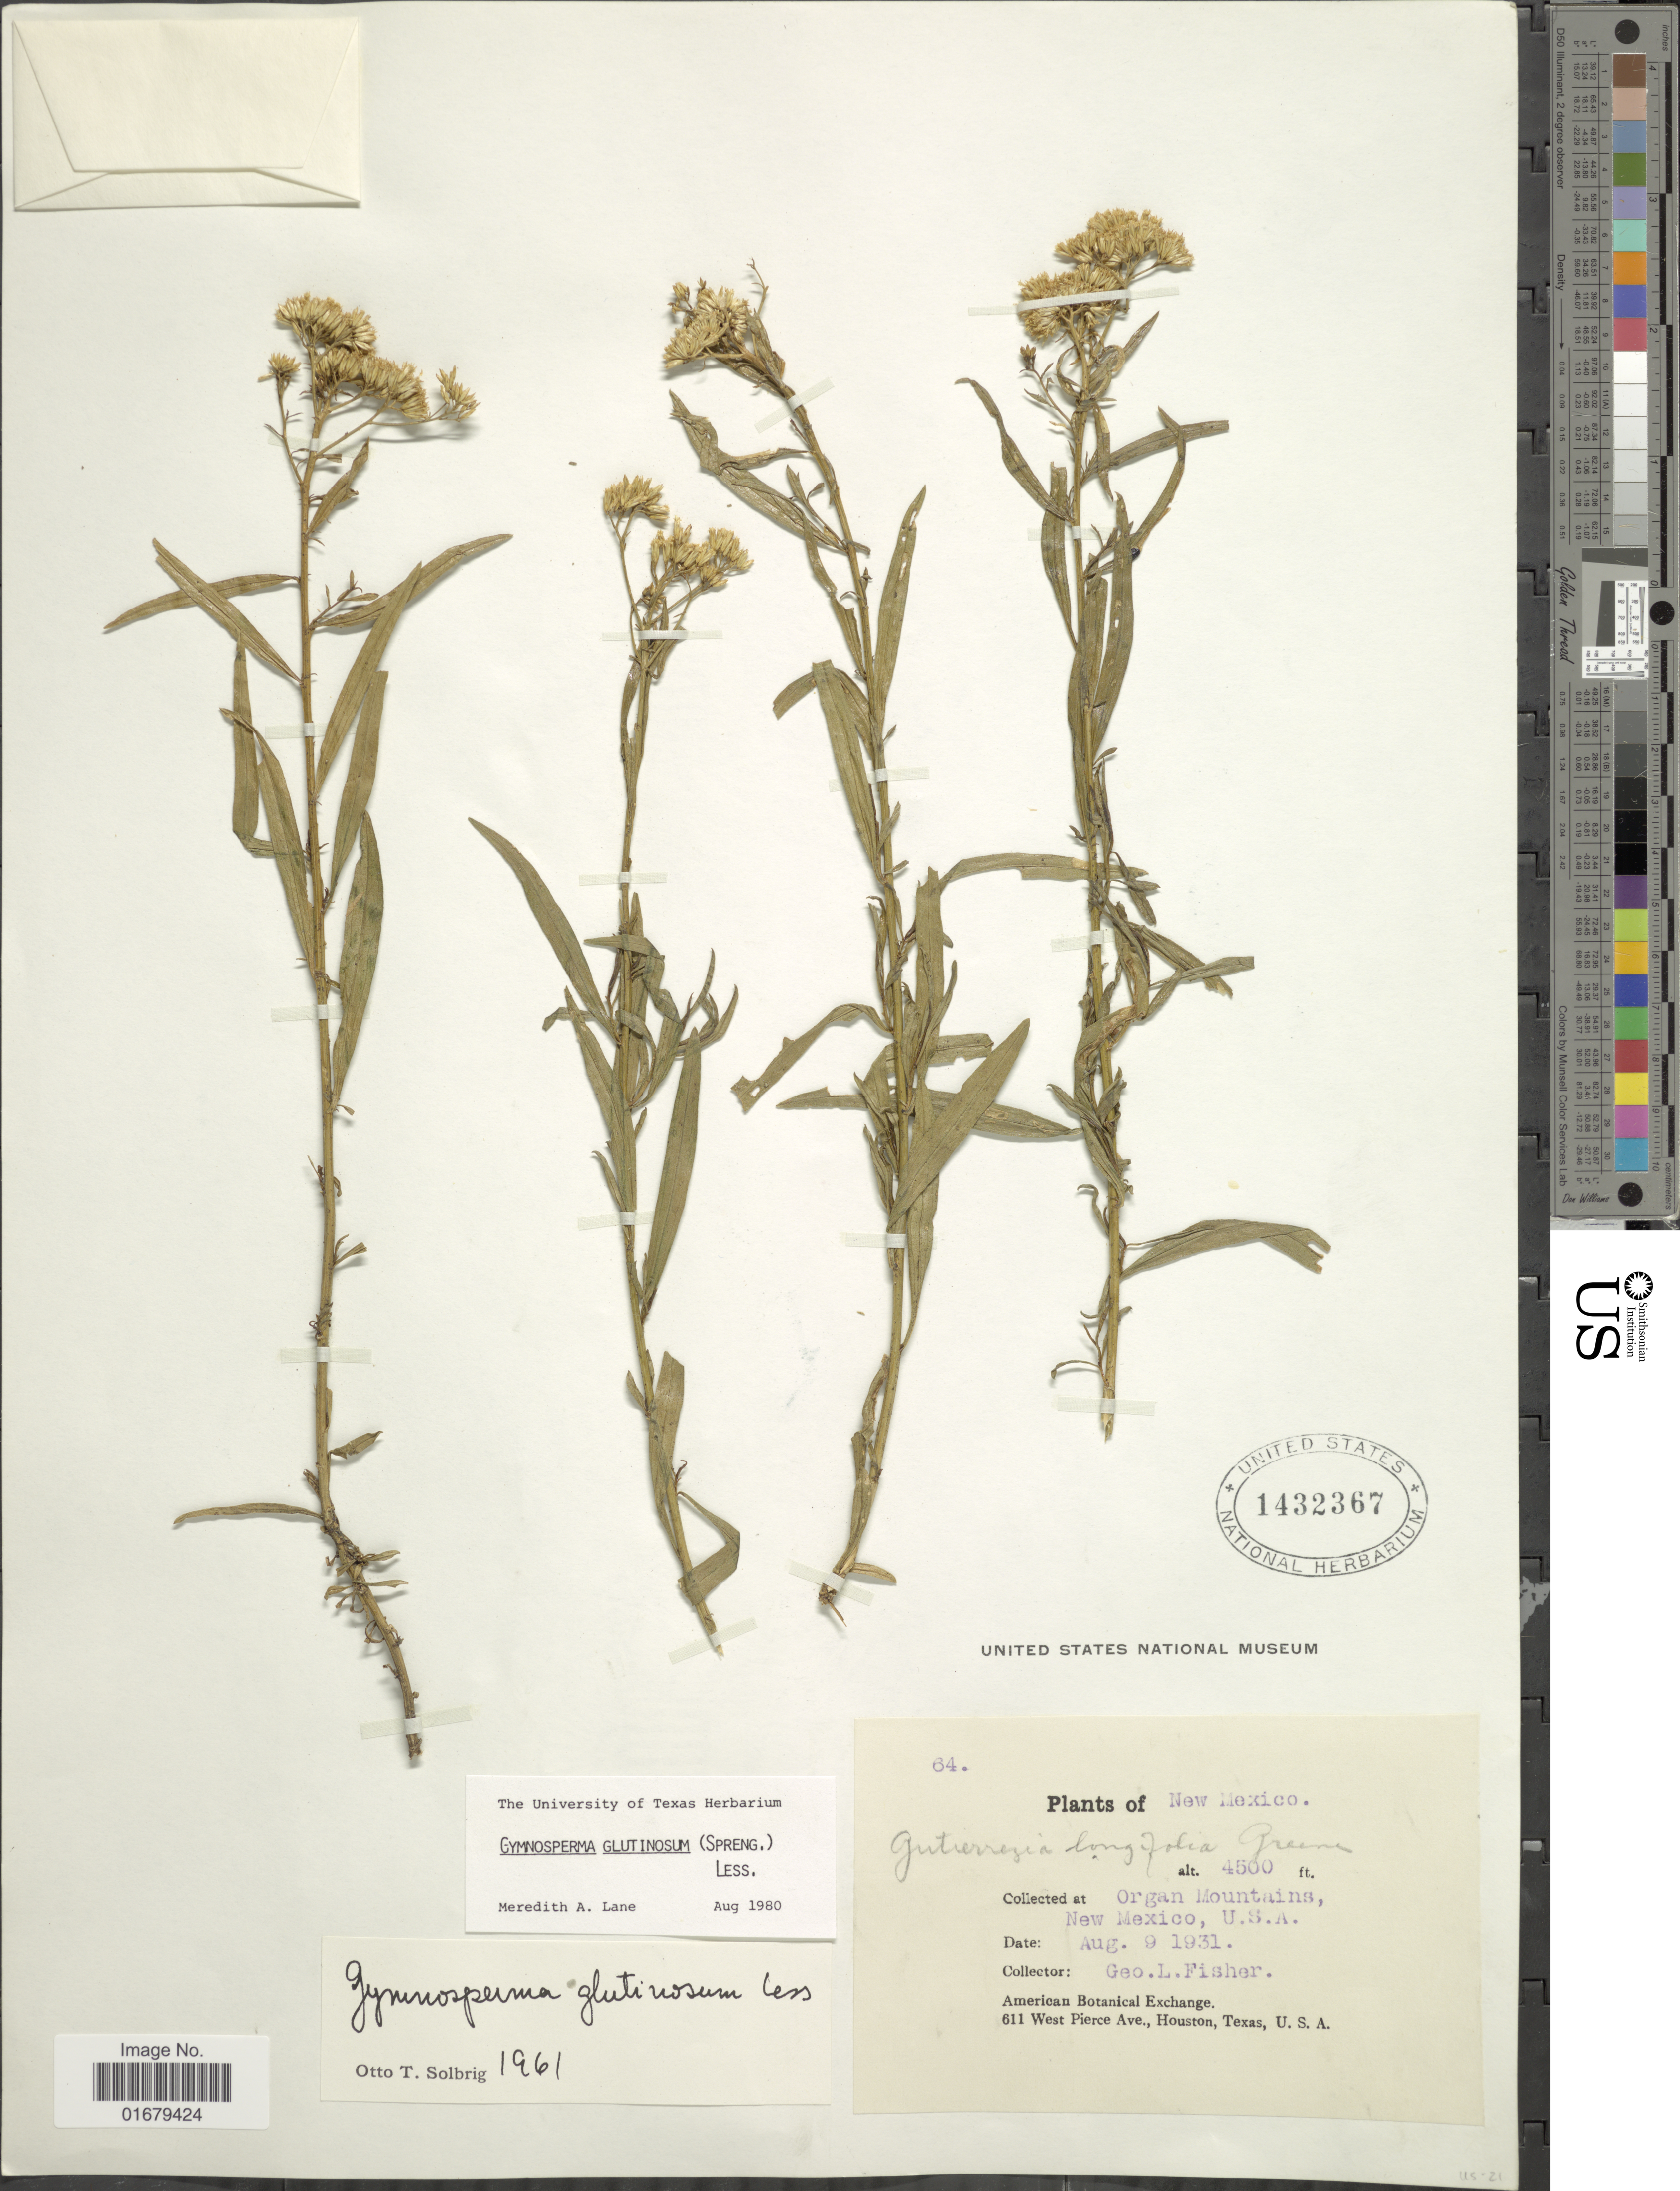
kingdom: Plantae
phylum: Tracheophyta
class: Magnoliopsida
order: Asterales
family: Asteraceae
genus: Gymnosperma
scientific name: Gymnosperma glutinosum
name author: (Spreng.) Less.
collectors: G. L. Fisher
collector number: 64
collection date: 1931-08-09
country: United States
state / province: New Mexico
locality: Organ Mountains, New Mexico.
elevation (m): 1372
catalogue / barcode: US 1432367